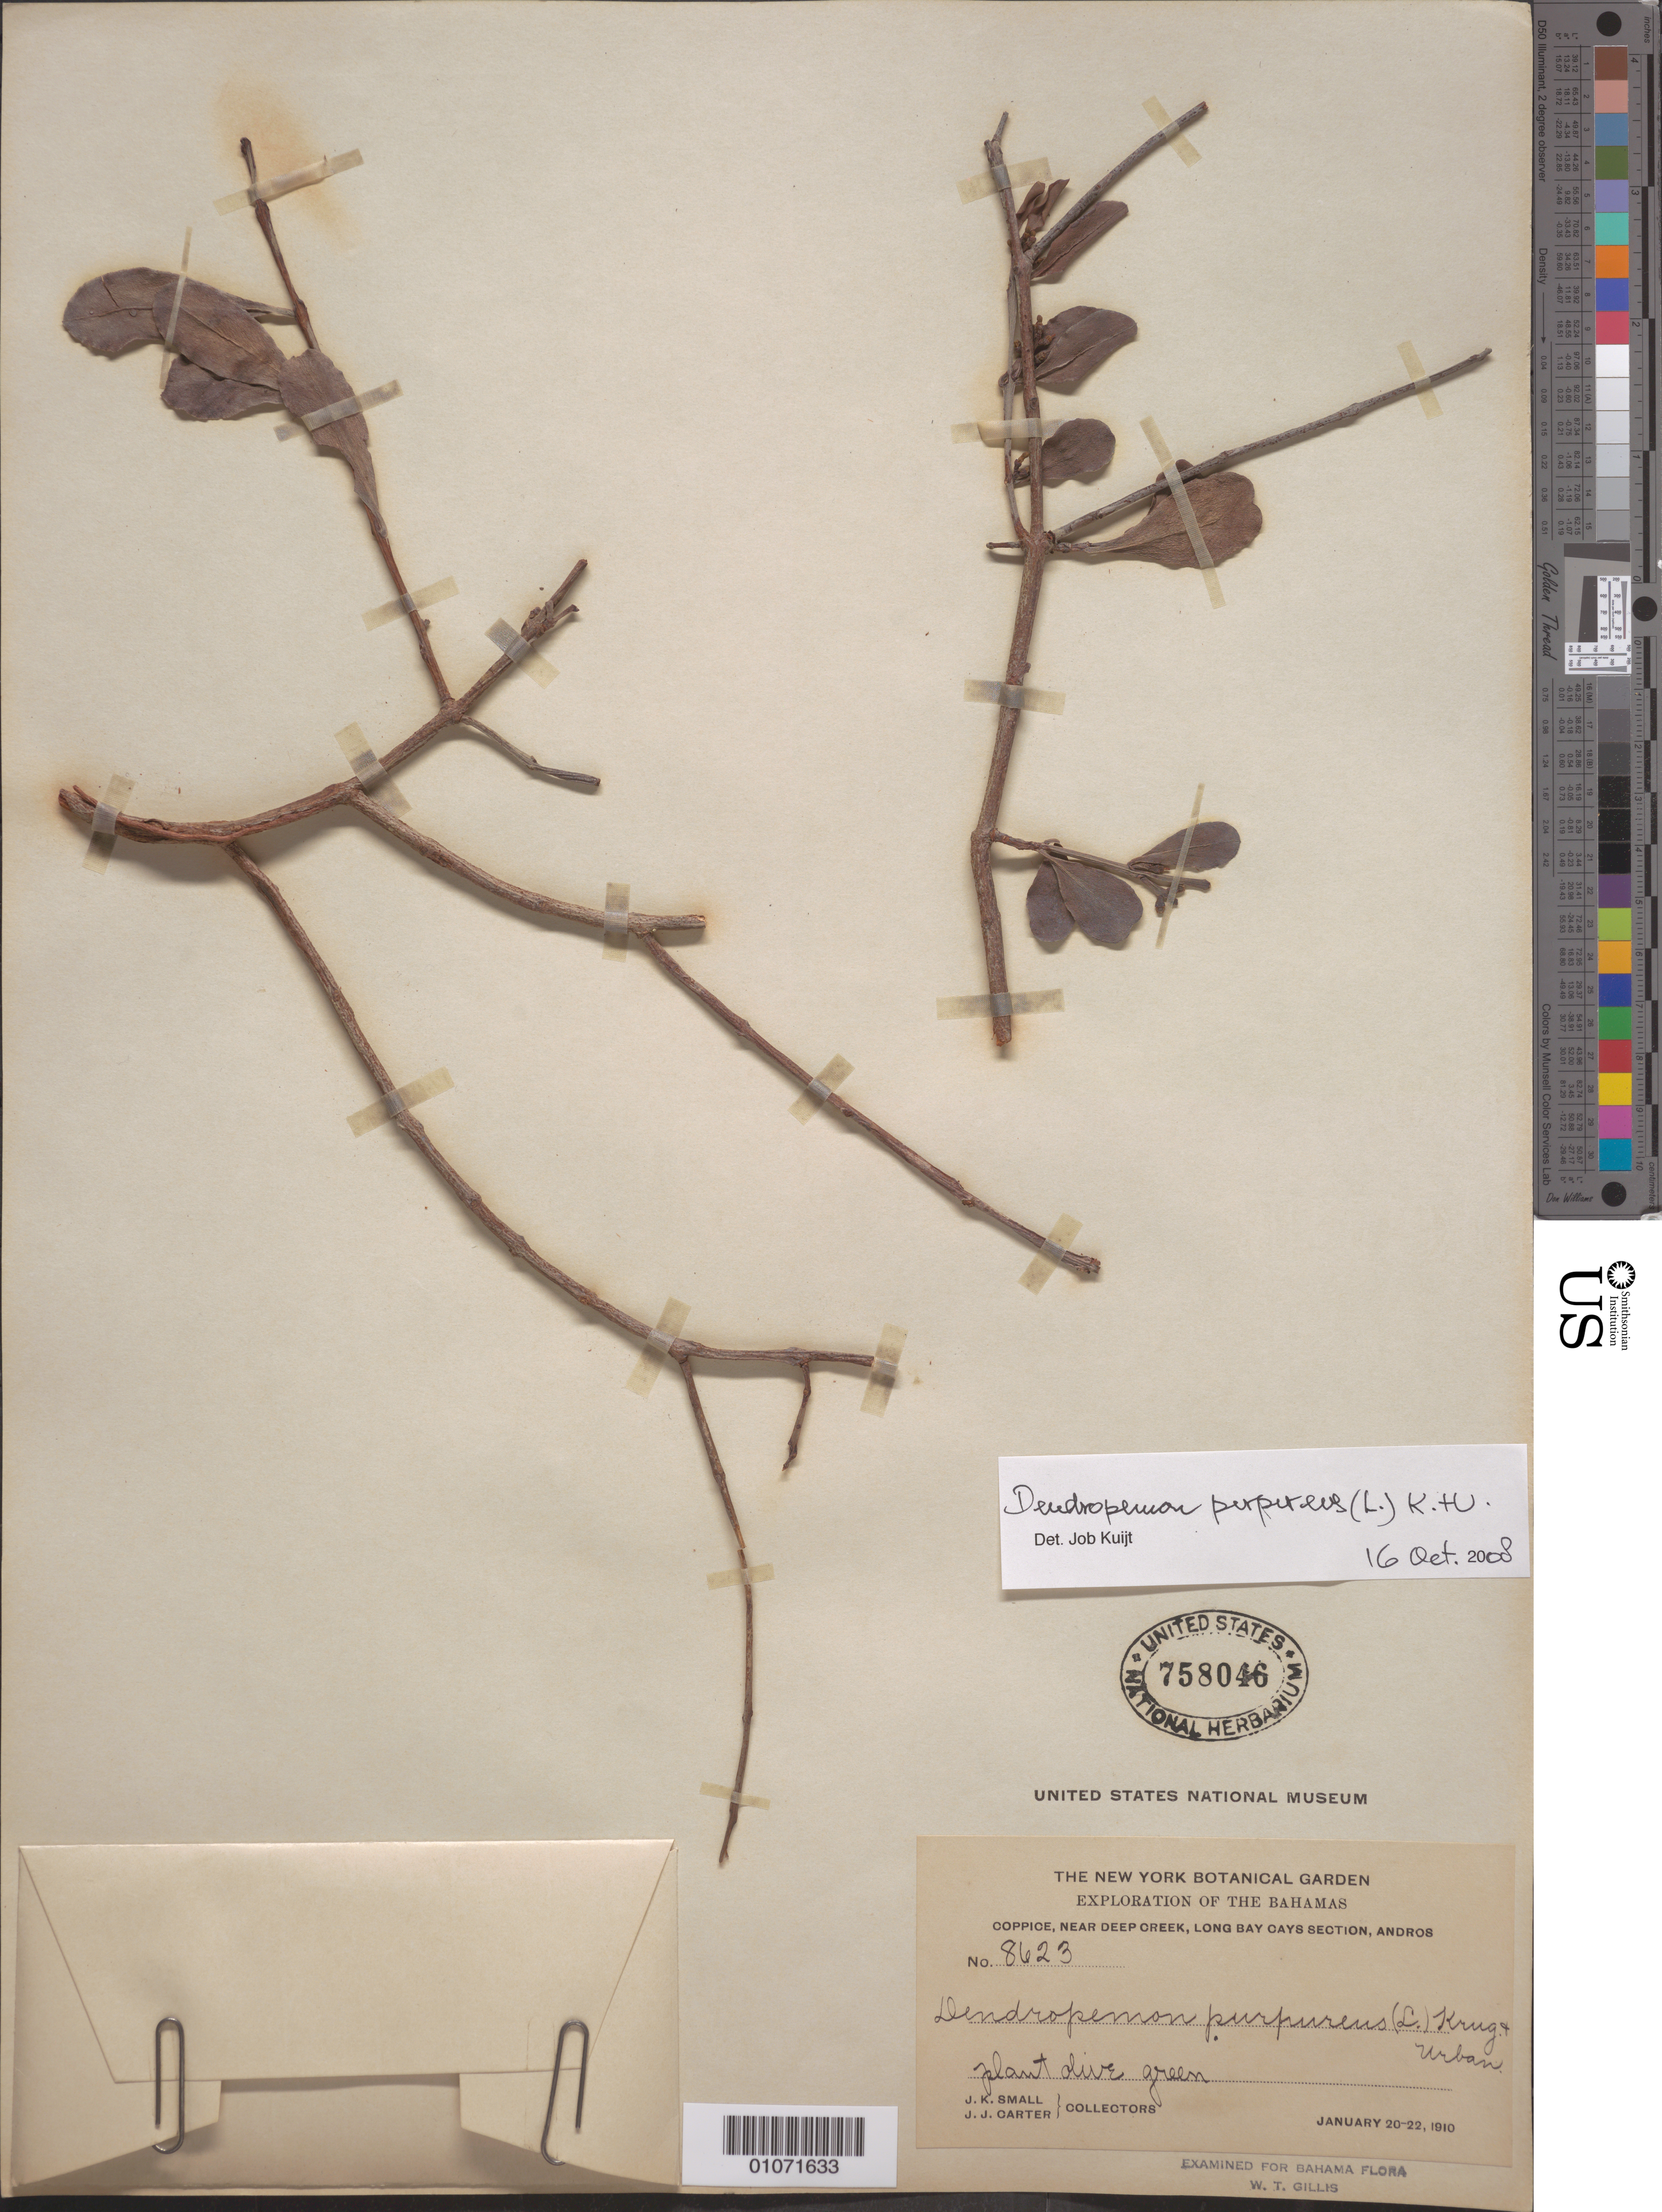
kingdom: Plantae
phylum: Tracheophyta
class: Magnoliopsida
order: Santalales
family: Loranthaceae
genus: Dendropemon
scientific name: Dendropemon purpureus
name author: (L.) Krug & Urb.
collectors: J. Small & J. J. Carter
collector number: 8623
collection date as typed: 20 Jan 1910 to 22 Jan 1910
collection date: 1910-01-20/1910-01-22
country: Bahamas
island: Andros I.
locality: Coppice, near Deep Creek, Long Bay Cays section.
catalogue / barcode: US 758046